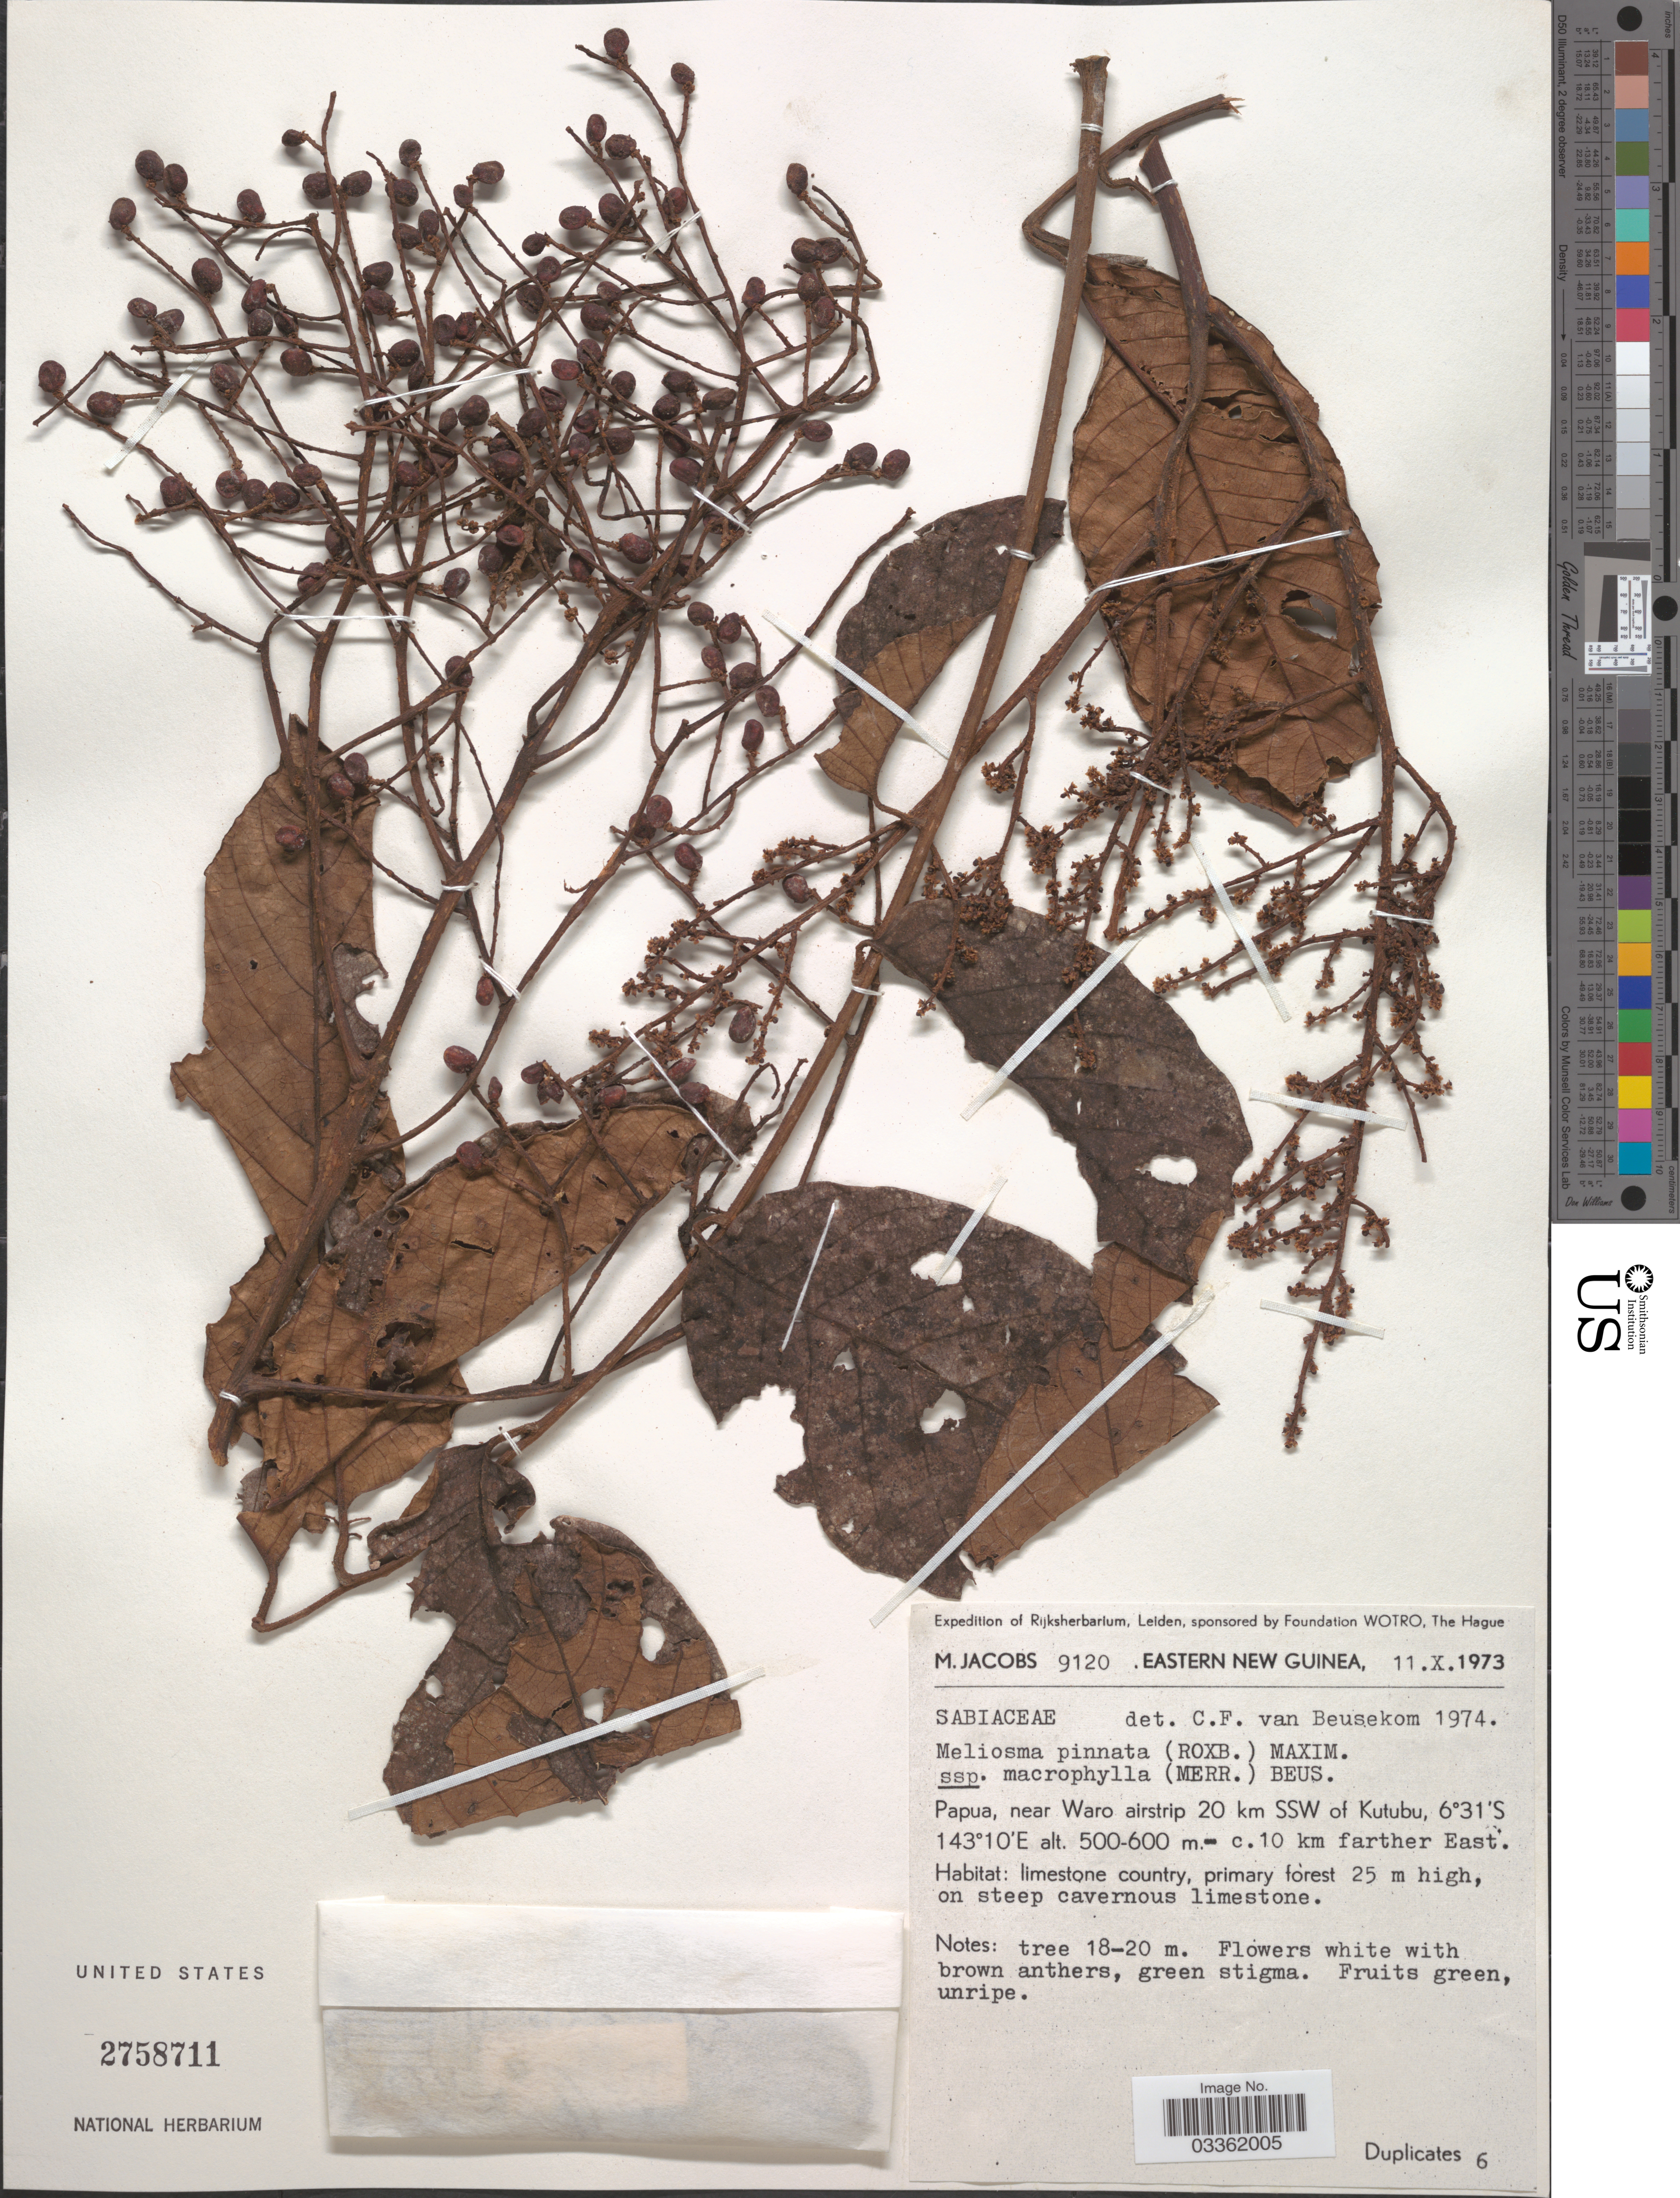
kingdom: Plantae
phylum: Tracheophyta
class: Magnoliopsida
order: Proteales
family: Sabiaceae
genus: Meliosma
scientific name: Meliosma macrophylla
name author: Merr.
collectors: M. Jacobs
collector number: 9120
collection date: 1973-10-11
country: Papua New Guinea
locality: Eastern New Guinea. Papua, near Waro airstrip 20 km SSW of Kutubu. C. 10 km farther East.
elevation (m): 500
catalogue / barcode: US 2758711